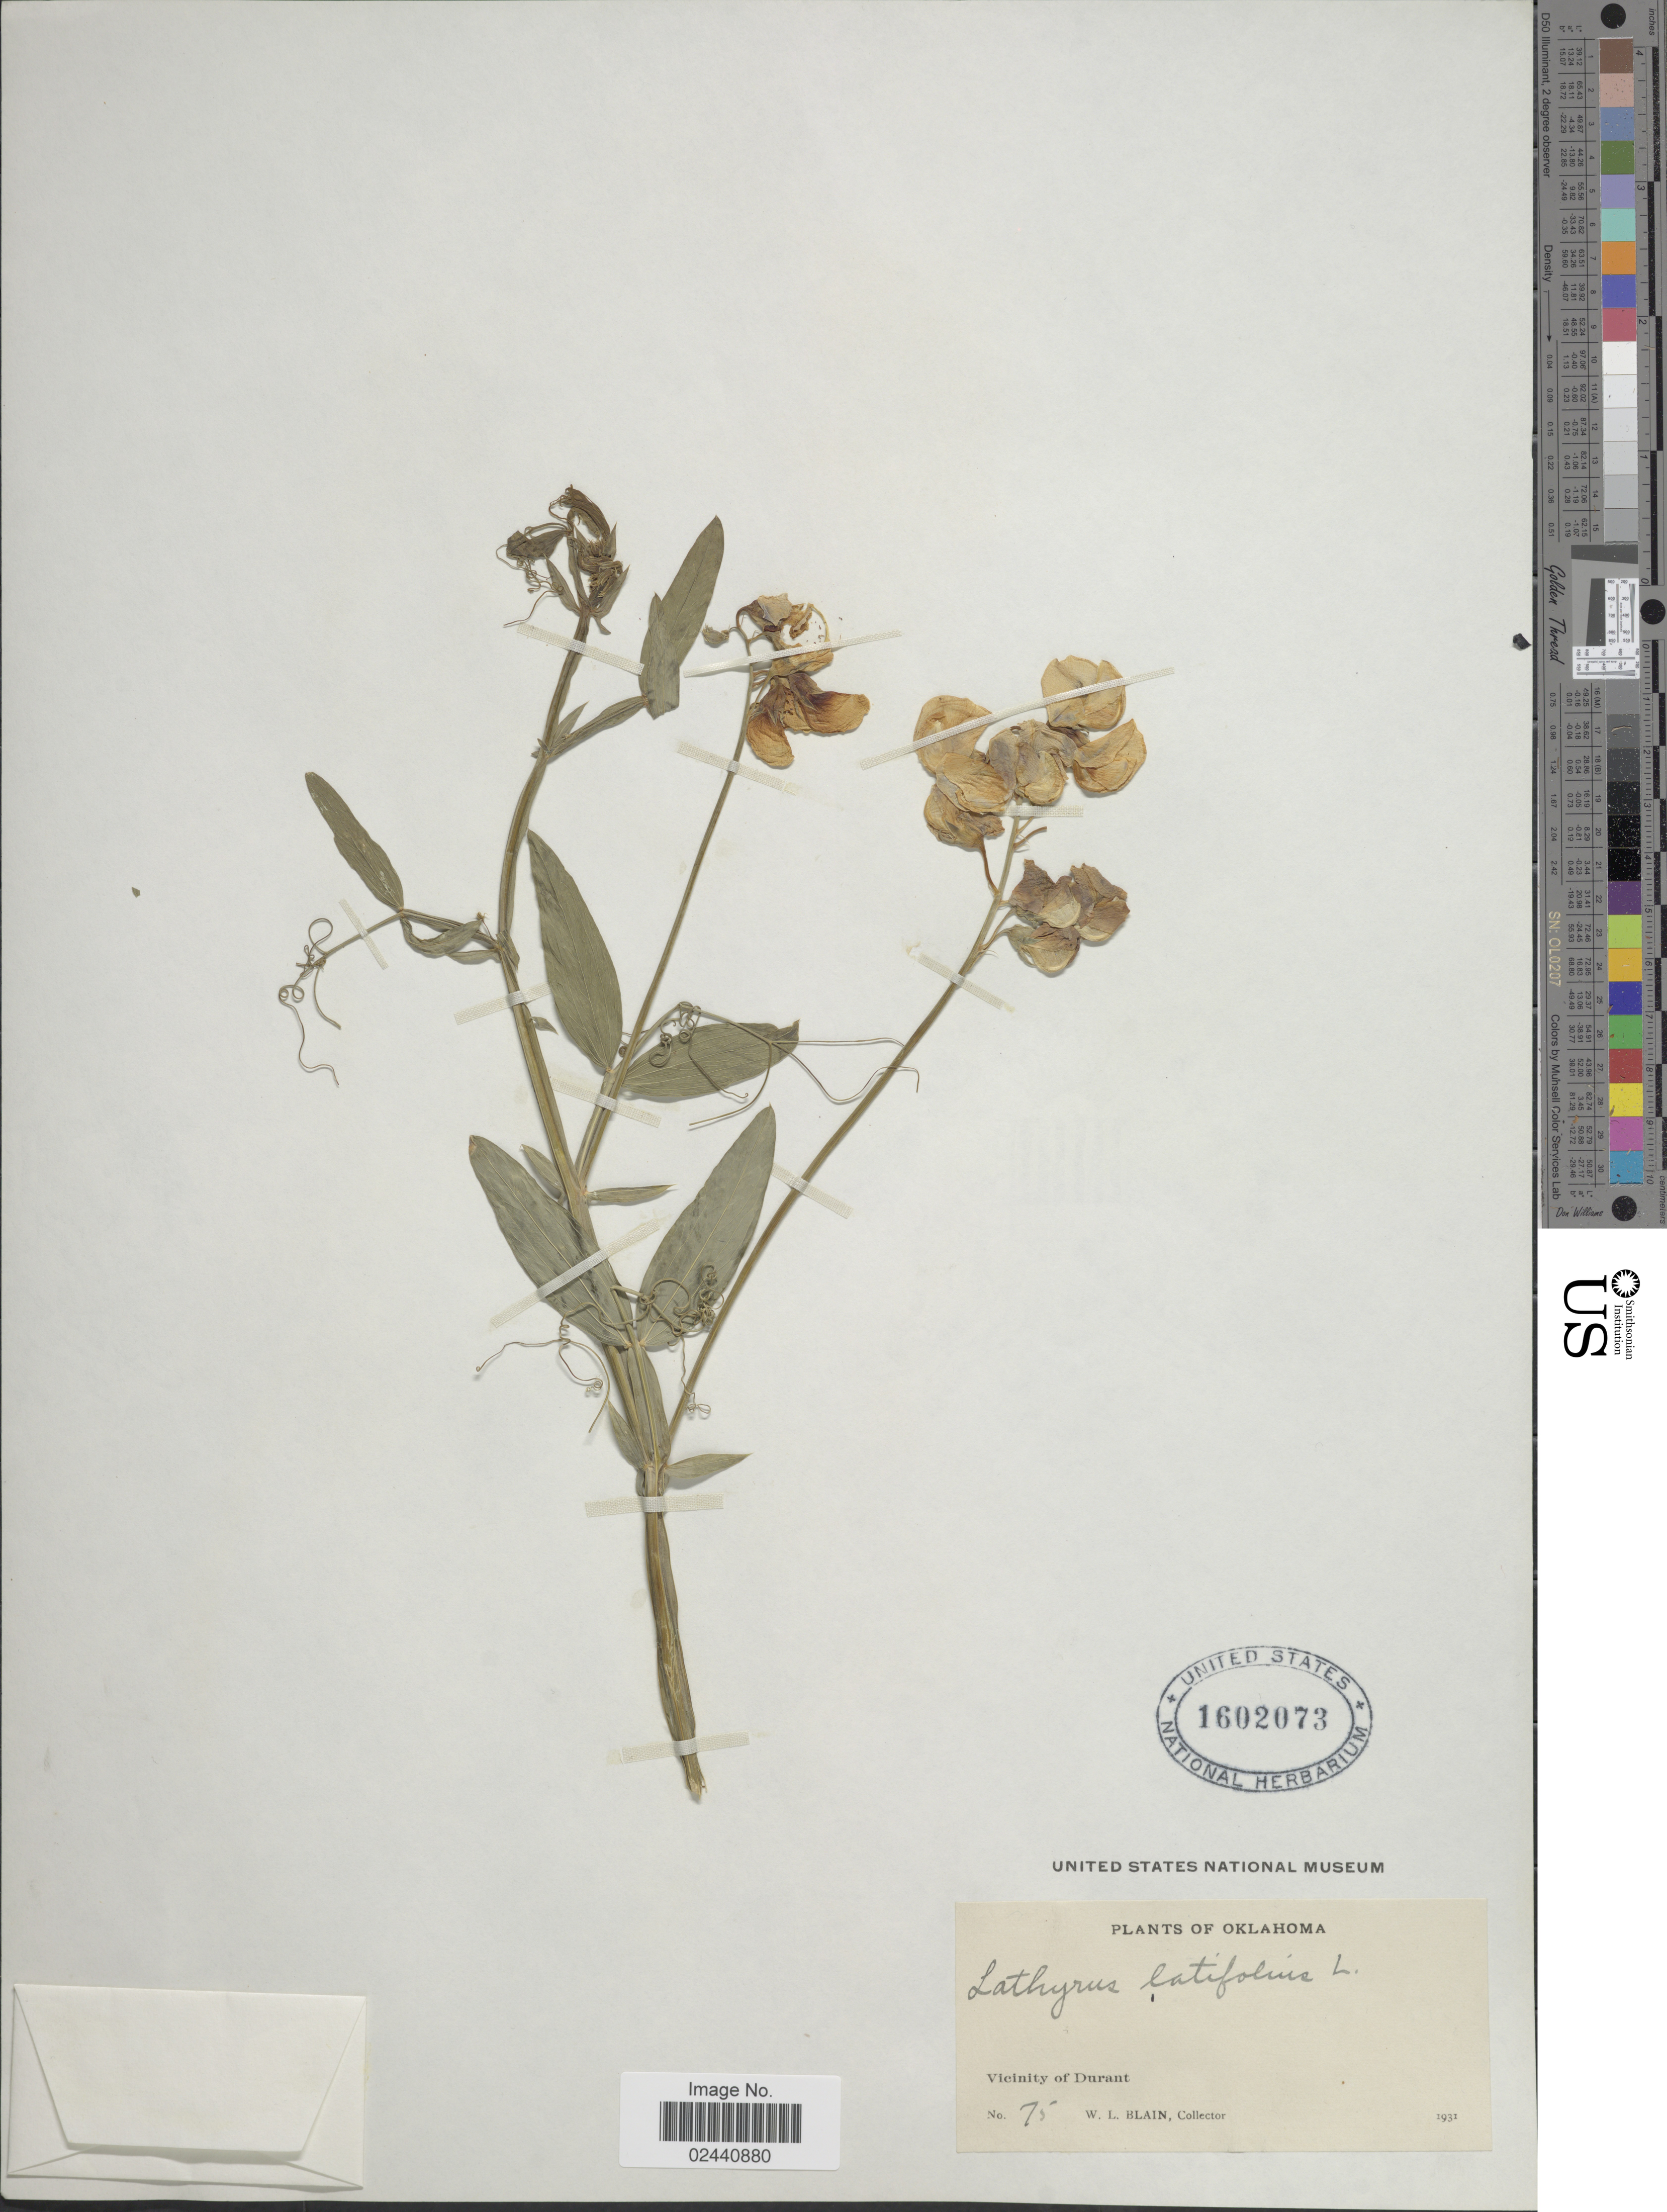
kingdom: Plantae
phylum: Tracheophyta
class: Magnoliopsida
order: Fabales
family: Fabaceae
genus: Lathyrus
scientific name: Lathyrus latifolius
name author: L.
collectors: W. Blain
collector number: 75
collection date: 1931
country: United States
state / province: Oklahoma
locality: Vicinity of Durant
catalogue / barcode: US 1602073